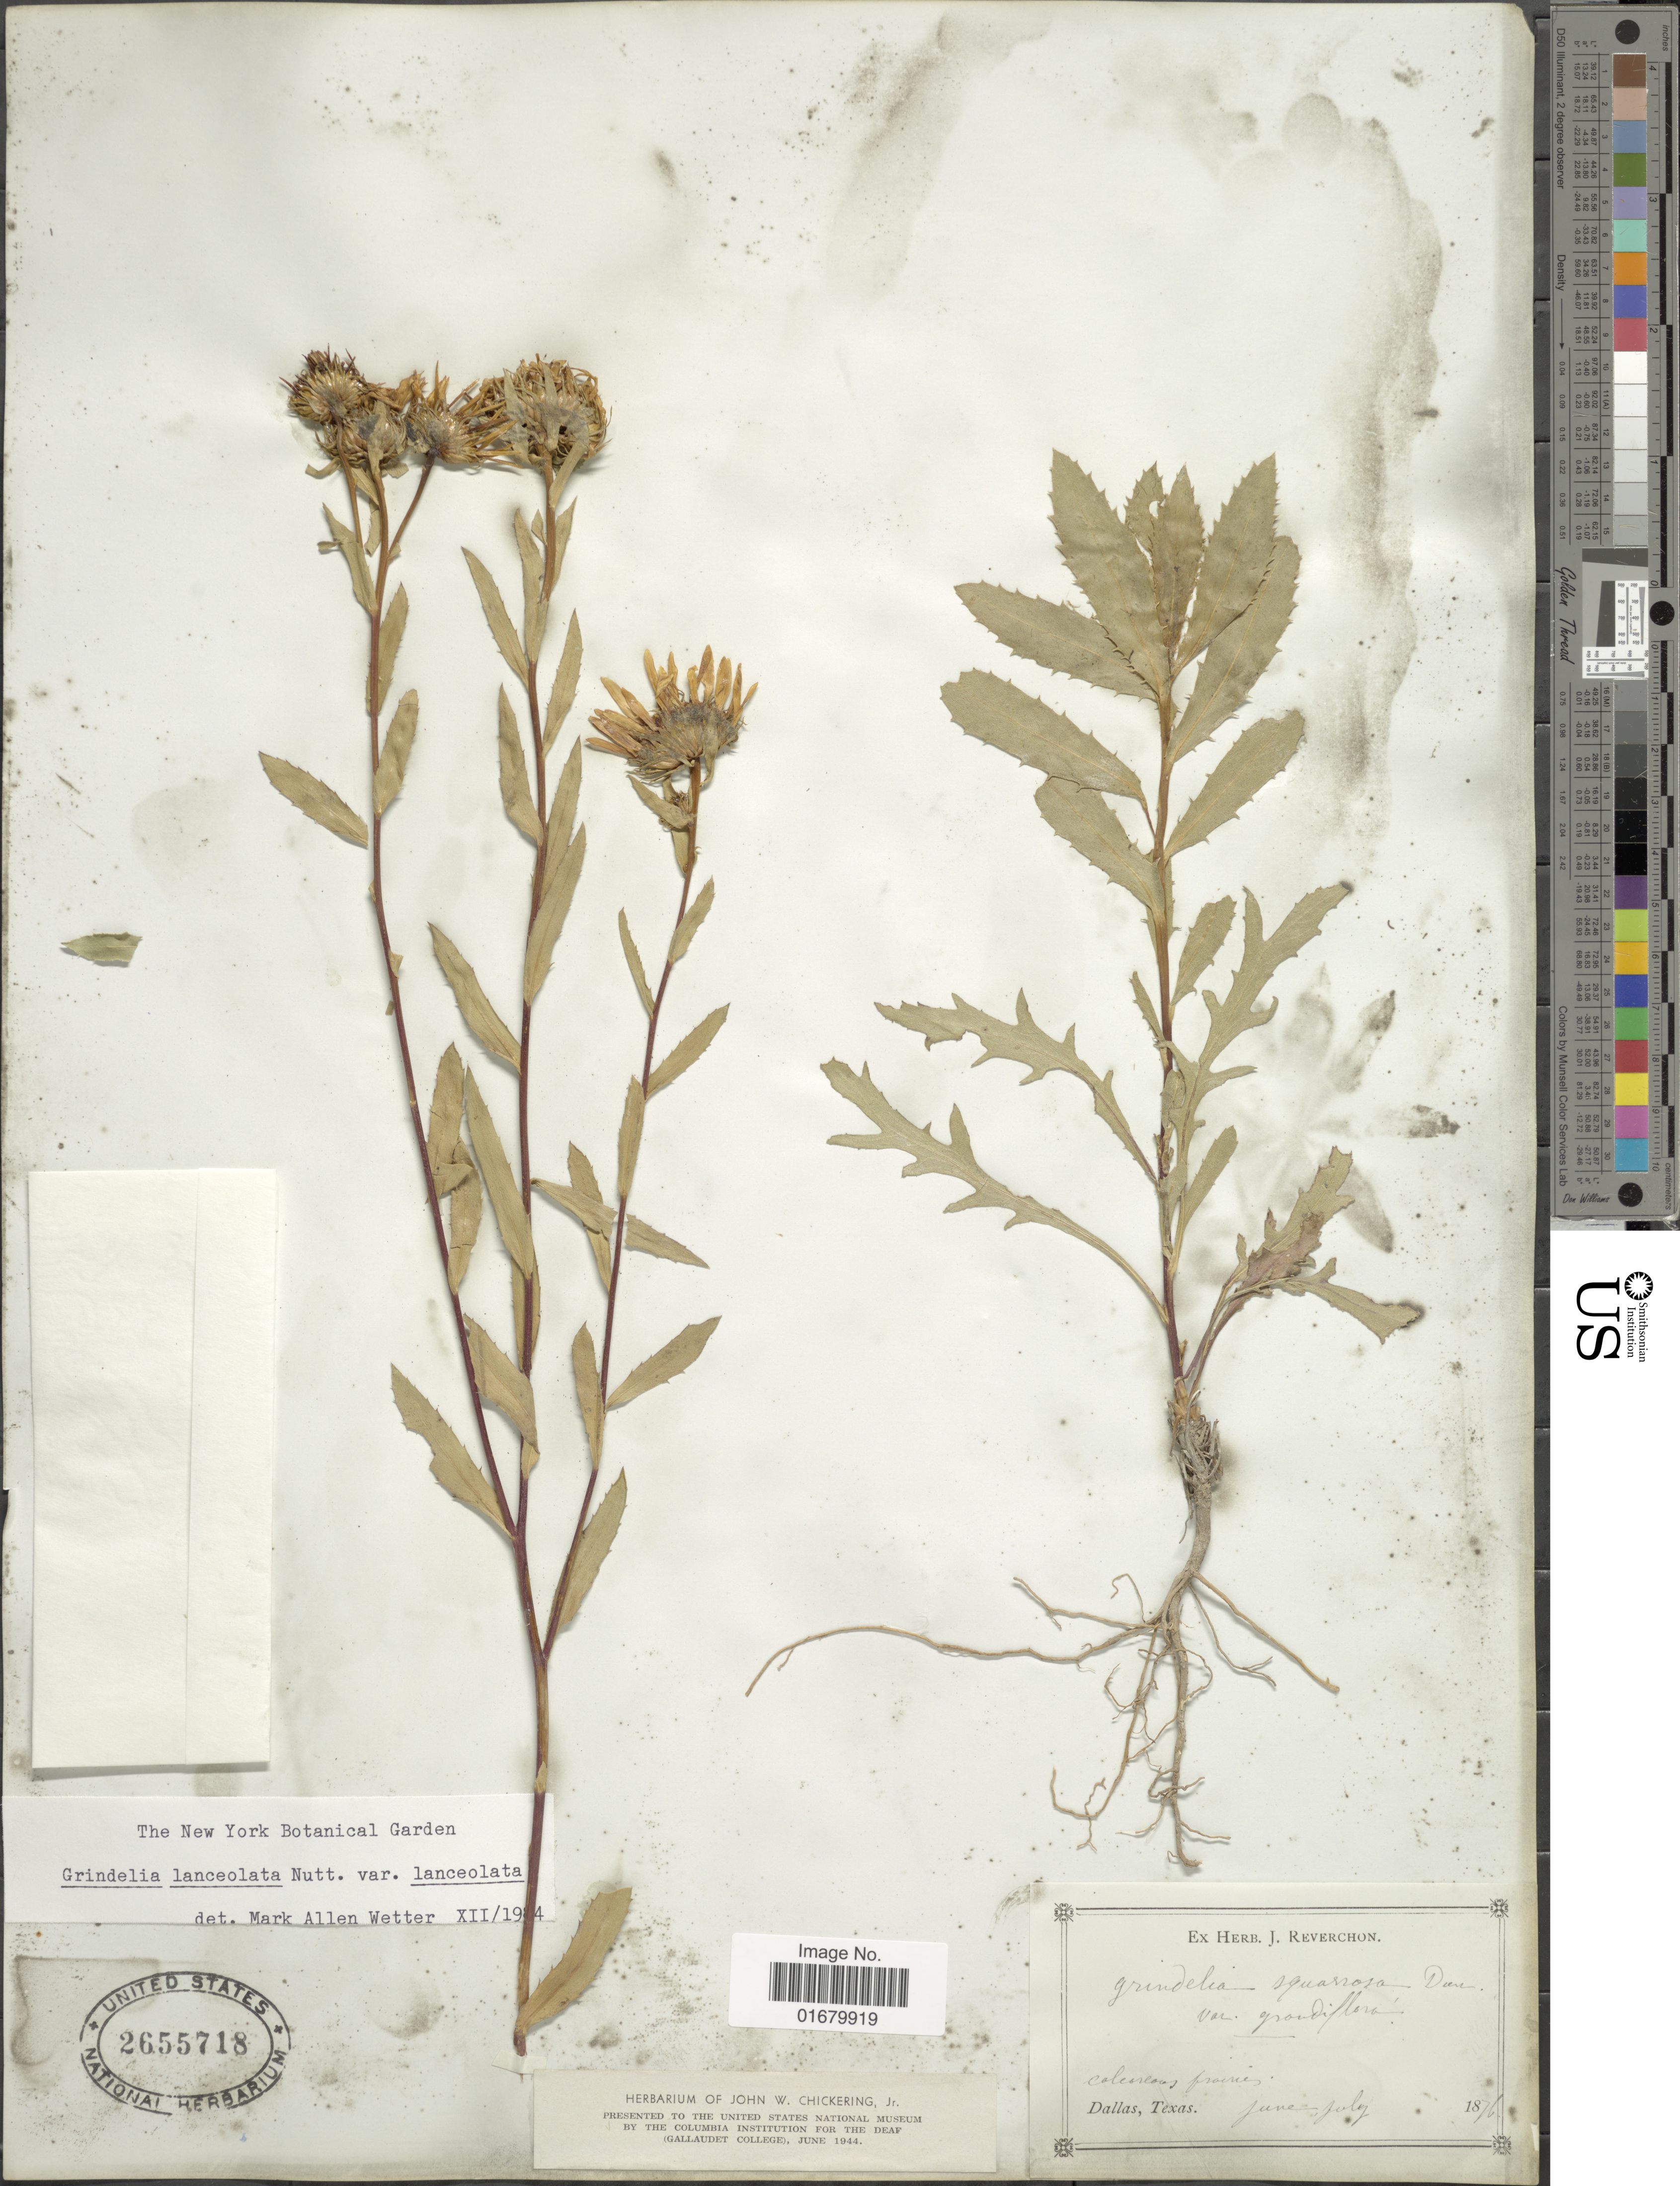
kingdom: Plantae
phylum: Tracheophyta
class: Magnoliopsida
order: Asterales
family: Asteraceae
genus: Grindelia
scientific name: Grindelia lanceolata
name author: Nutt.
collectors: ex herb. J. Reverchon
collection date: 1876-06/1876-07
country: United States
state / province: Texas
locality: Calcareous prairies, Dallas.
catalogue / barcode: US 2655718